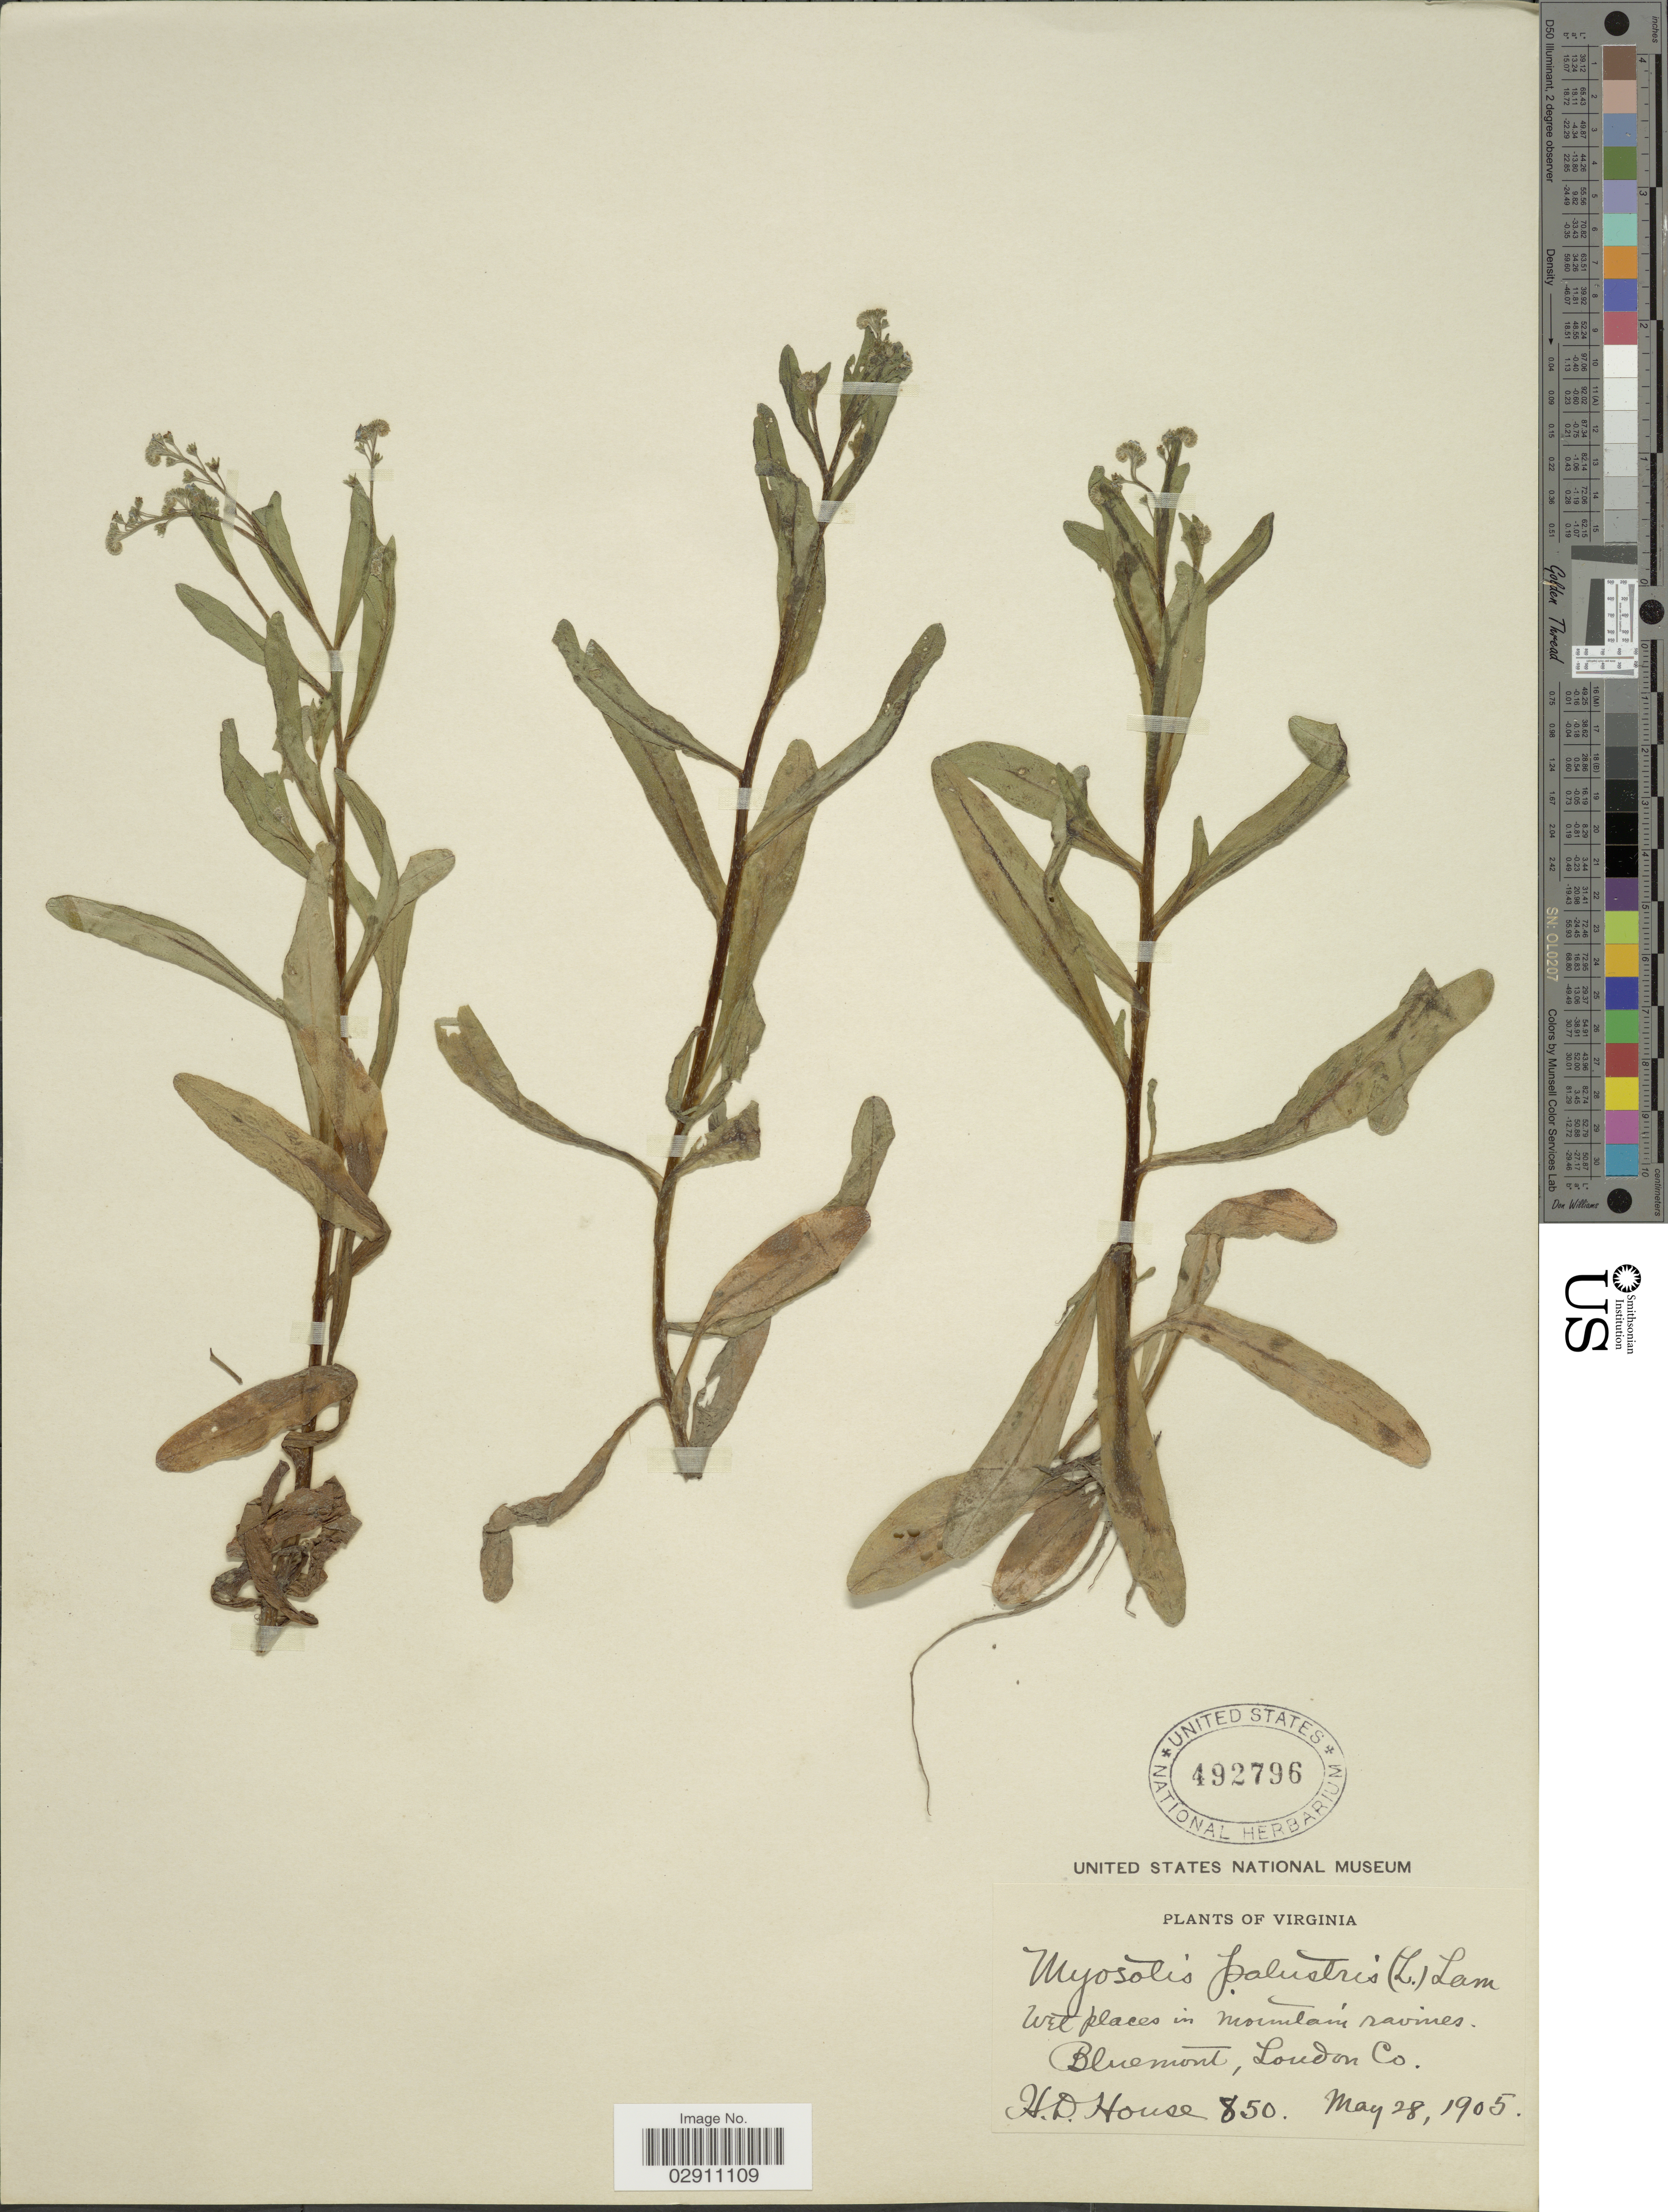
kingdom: Plantae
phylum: Tracheophyta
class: Magnoliopsida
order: Boraginales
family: Boraginaceae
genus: Myosotis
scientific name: Myosotis palustris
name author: L.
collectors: H. D. House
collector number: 850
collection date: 1905-05-28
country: United States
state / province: Virginia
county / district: Loudoun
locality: Wet places in mountain ravines, Bluemont, London Co.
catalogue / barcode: US 492796